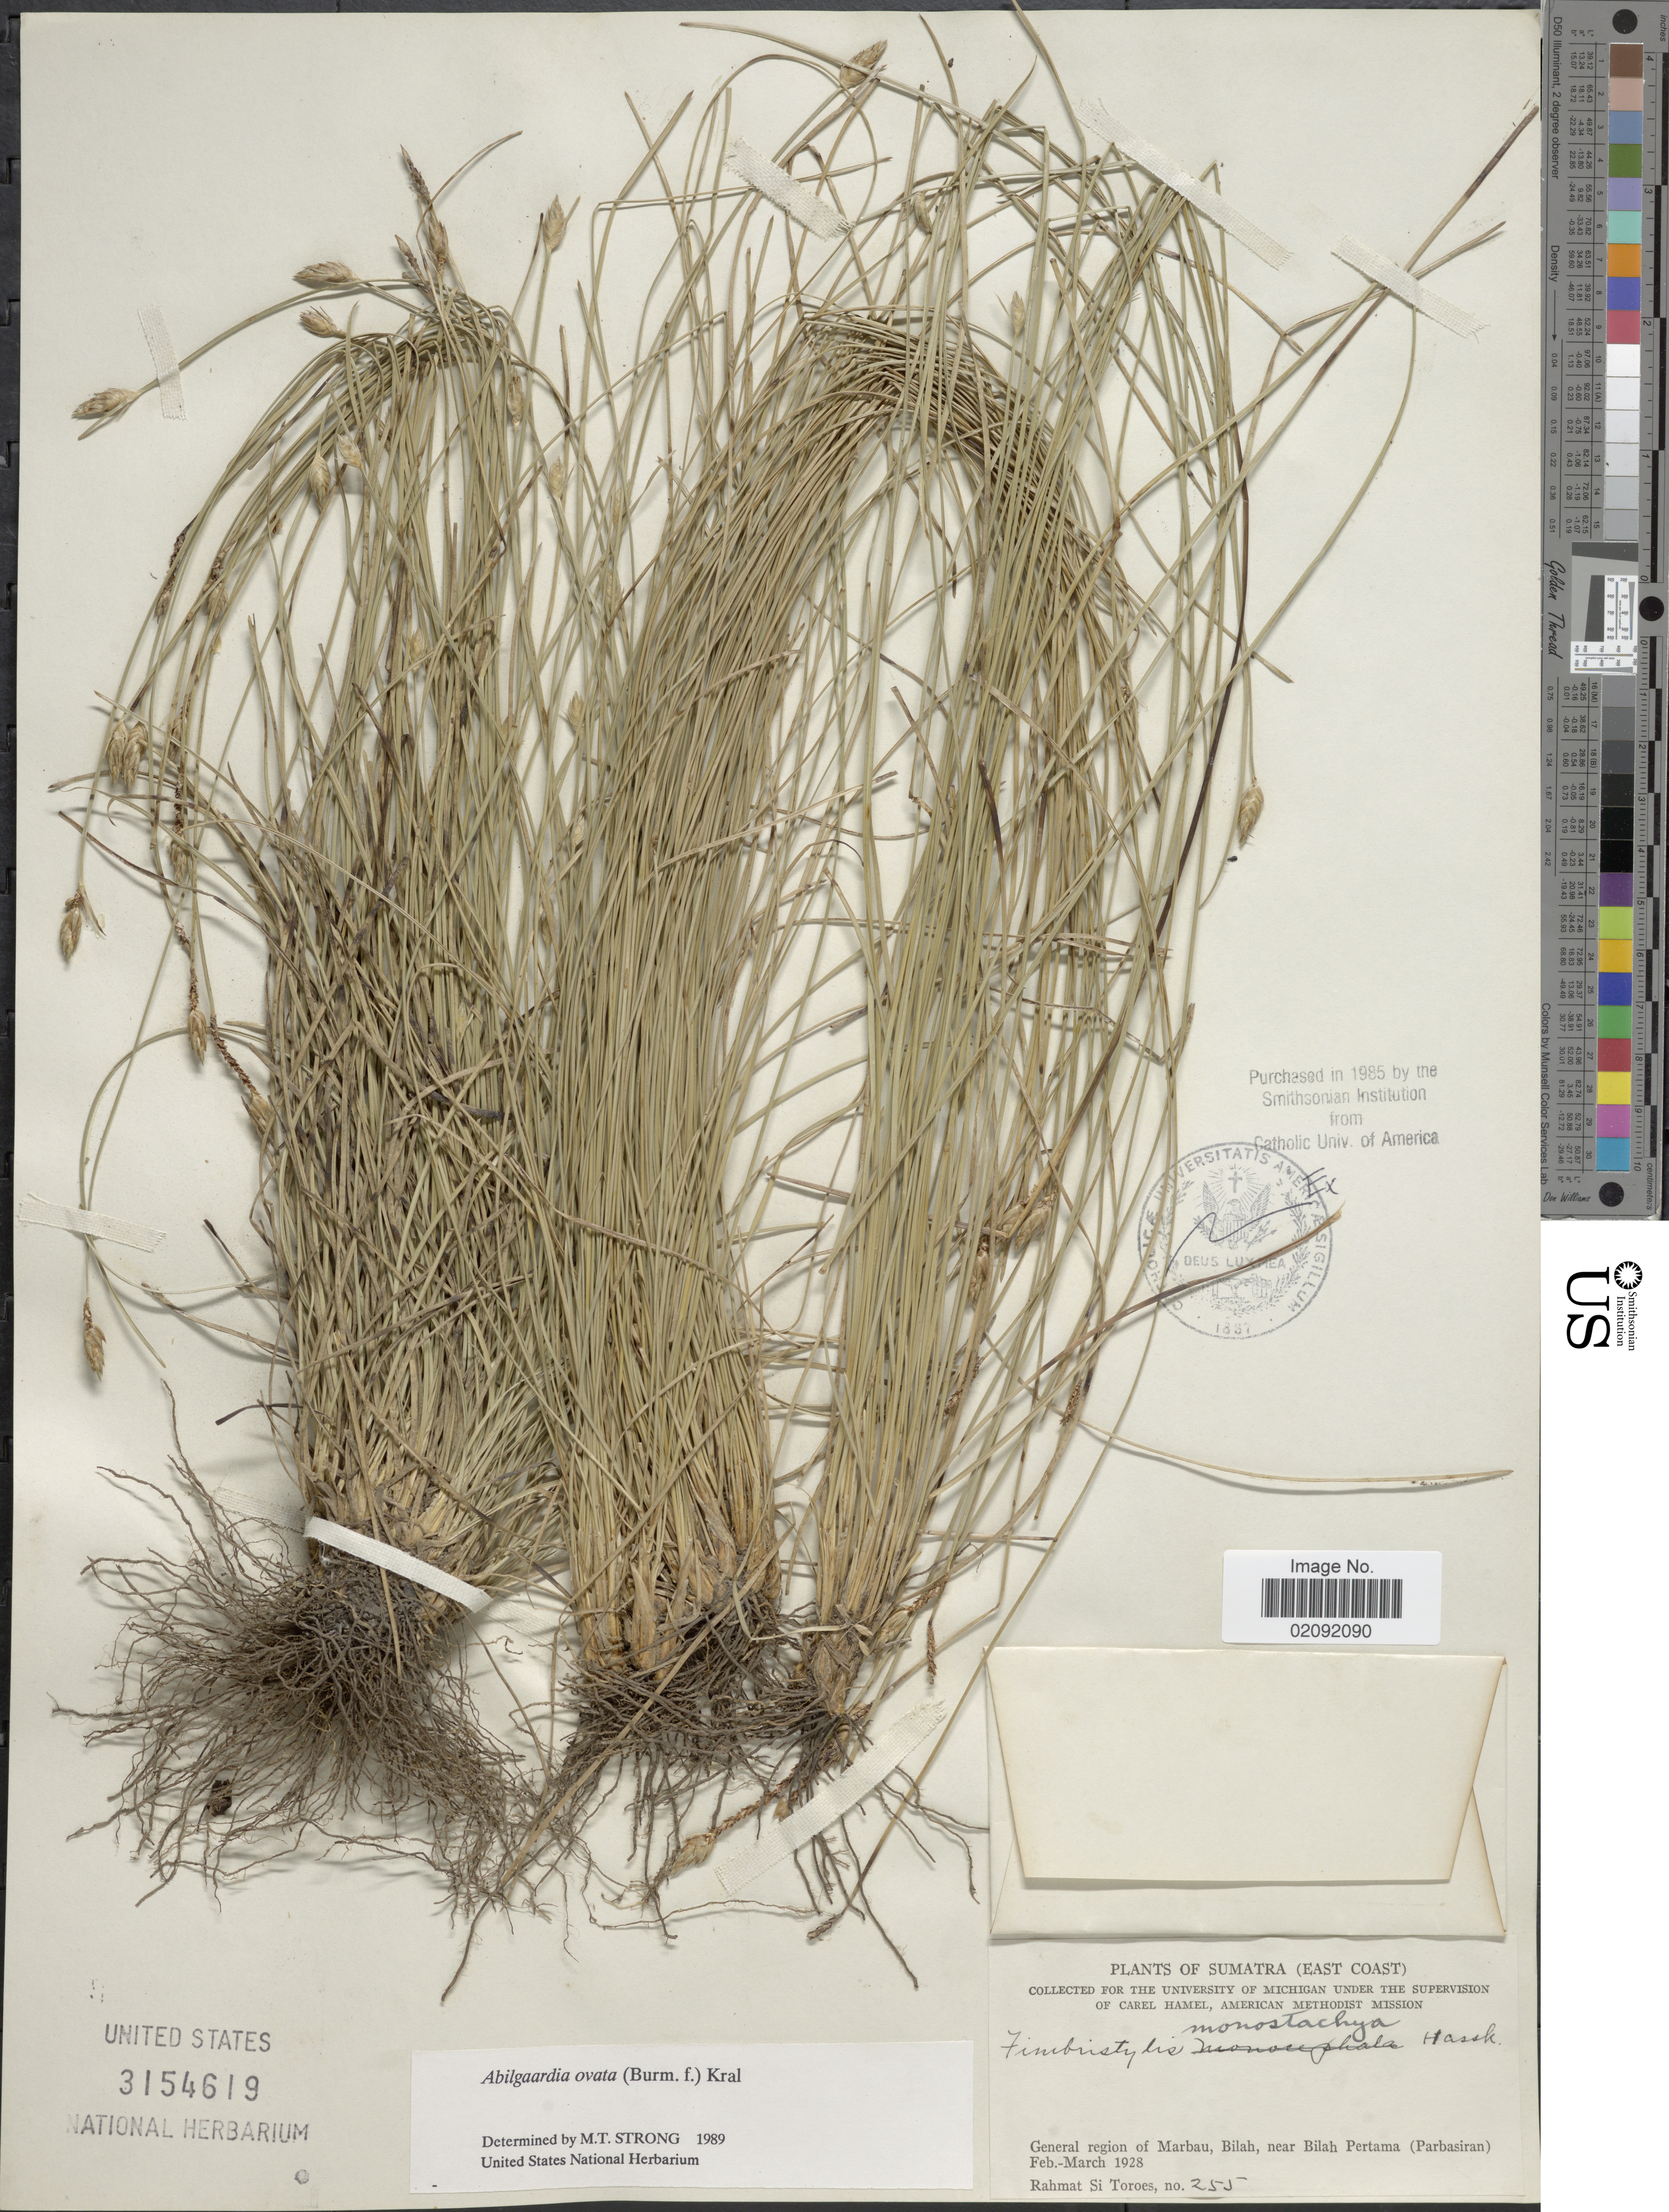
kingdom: Plantae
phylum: Tracheophyta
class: Liliopsida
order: Poales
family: Cyperaceae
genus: Abildgaardia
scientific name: Abildgaardia ovata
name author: (Burm. f.) Kral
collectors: Rahmat Si Boeea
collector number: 255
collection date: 1928-02/1928-03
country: Indonesia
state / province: Sumatra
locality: (East Coast) General region of Marbau, Bilah, near Bilah Pertama (Parbasiran).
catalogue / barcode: US 3154619